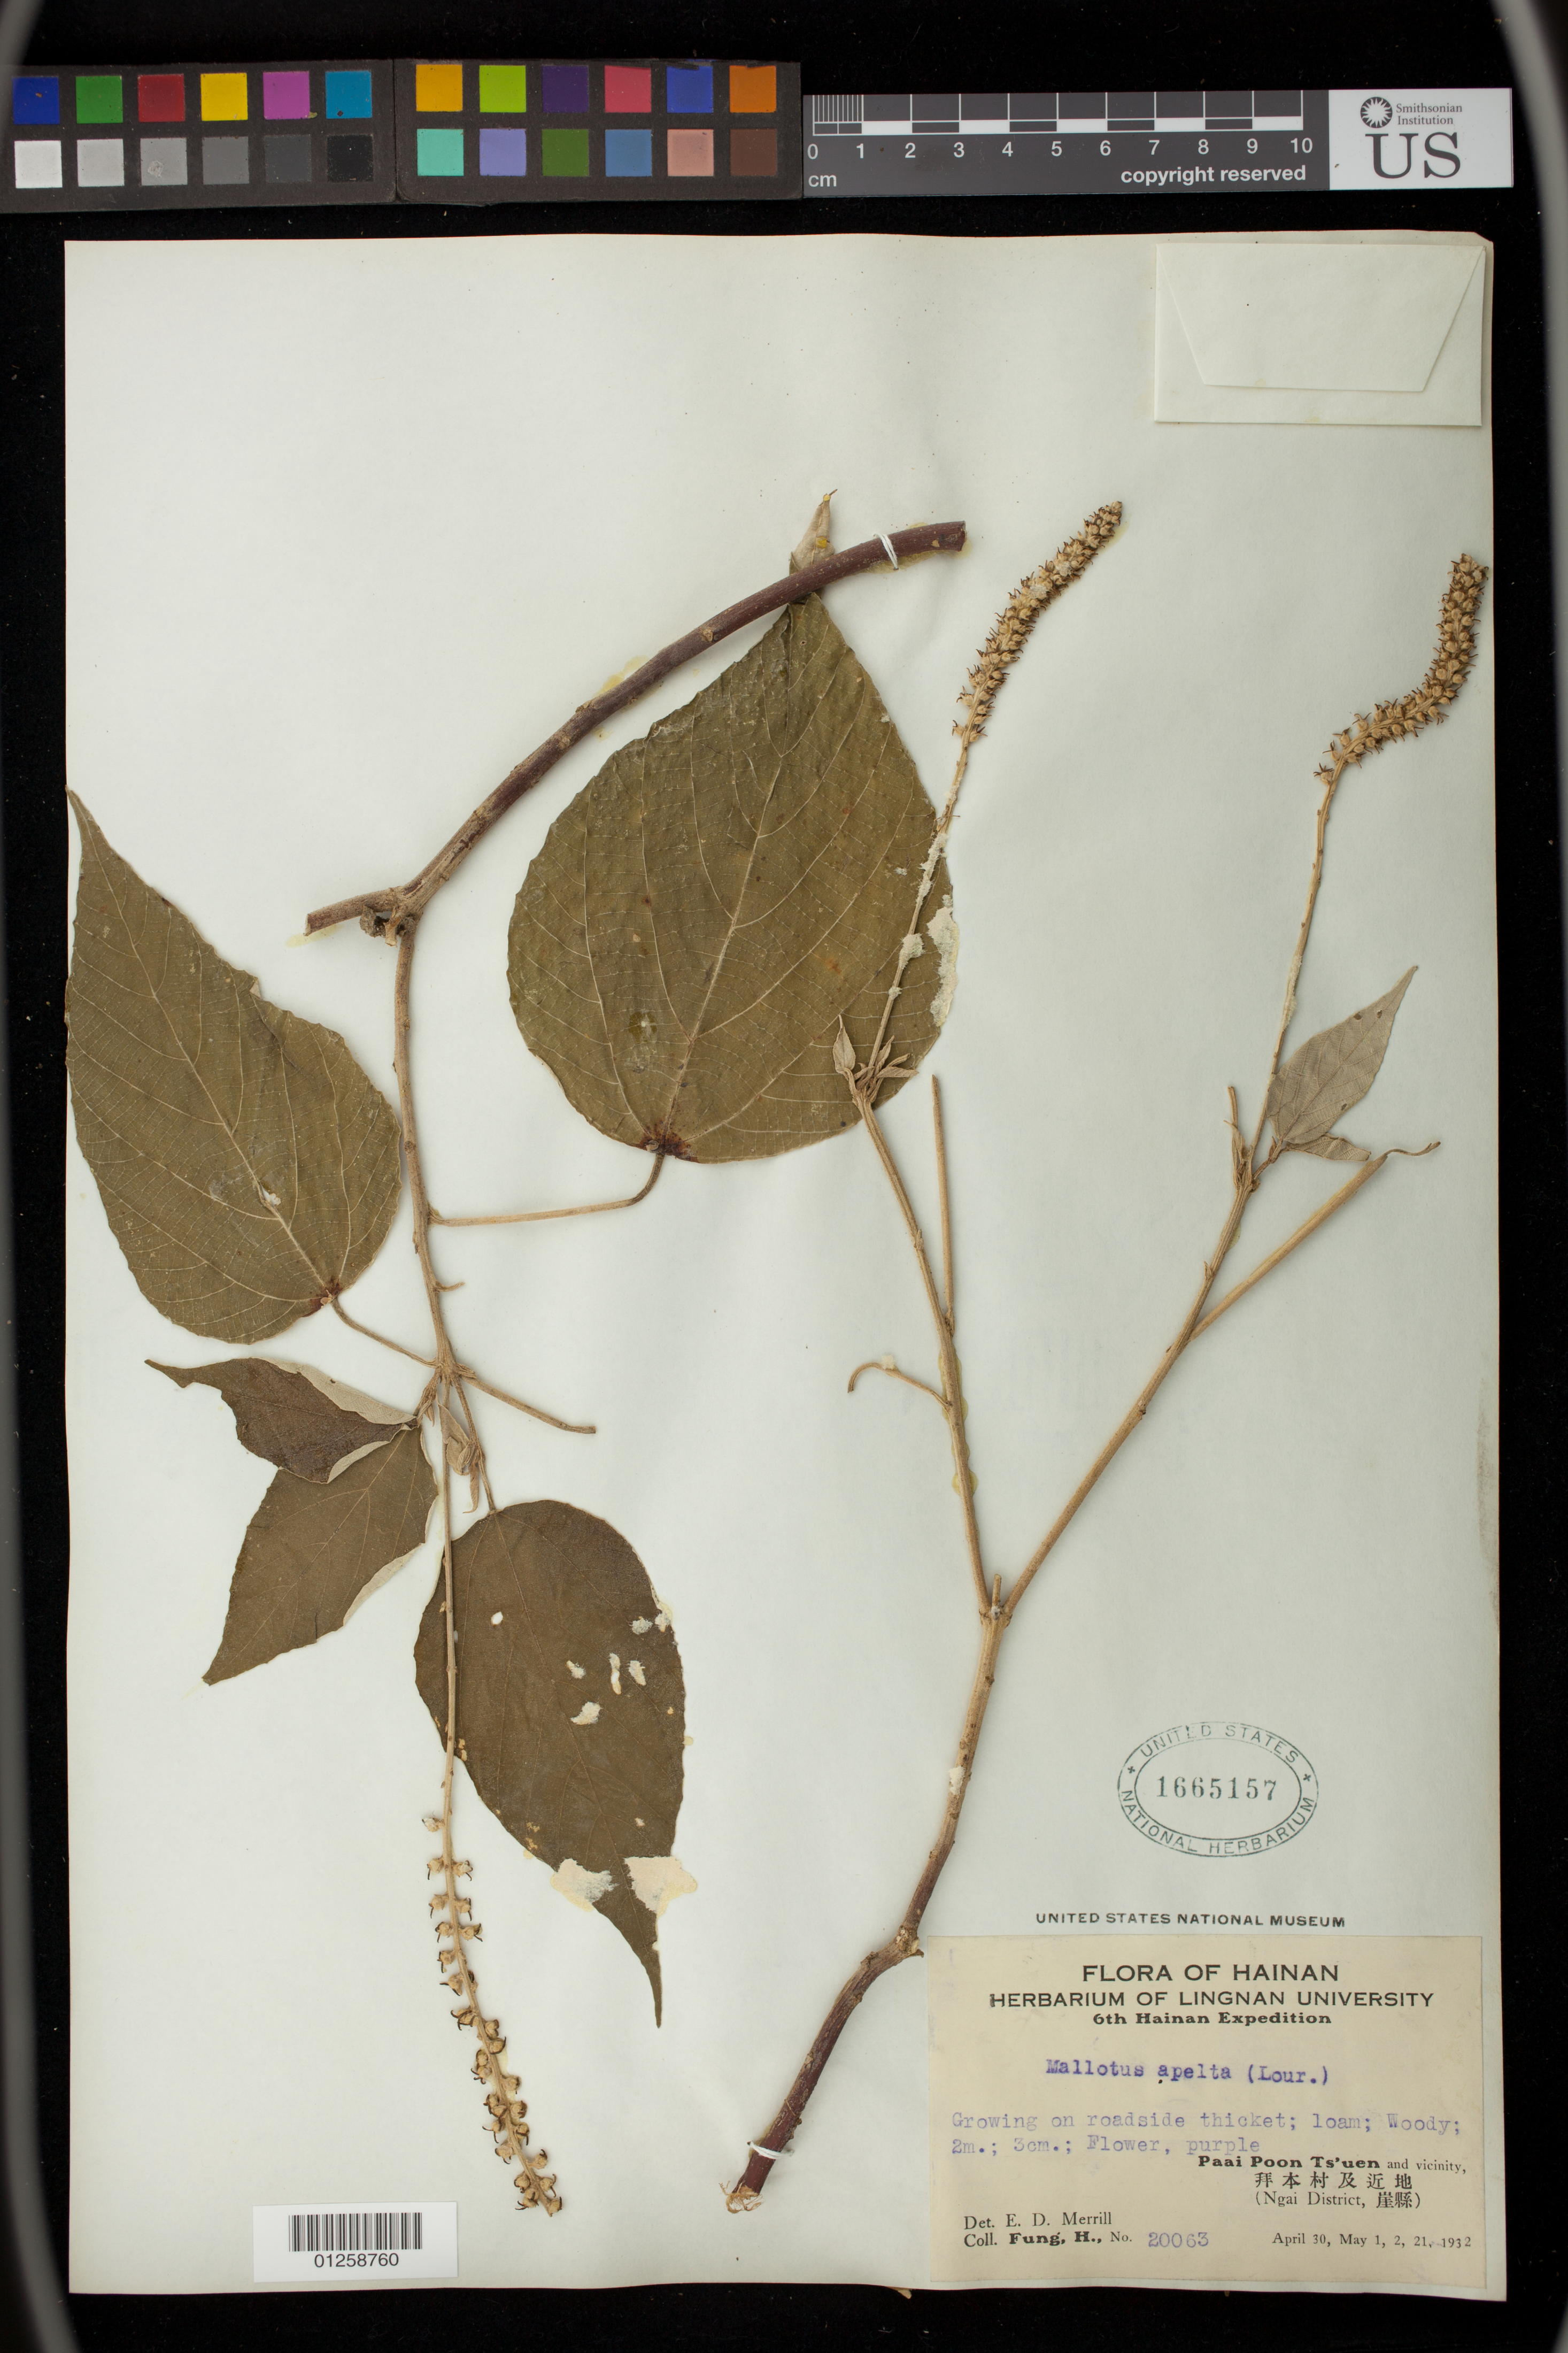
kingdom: Plantae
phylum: Tracheophyta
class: Magnoliopsida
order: Malpighiales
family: Euphorbiaceae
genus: Mallotus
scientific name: Mallotus apelta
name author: (Lour.) Müll. Arg.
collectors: H. Fung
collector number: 20063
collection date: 1932-04-30,1932-05-01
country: Vietnam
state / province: Quang Ngai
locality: Paai Poon Ts'uen and vicinity Ngai District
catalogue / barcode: US 1665157